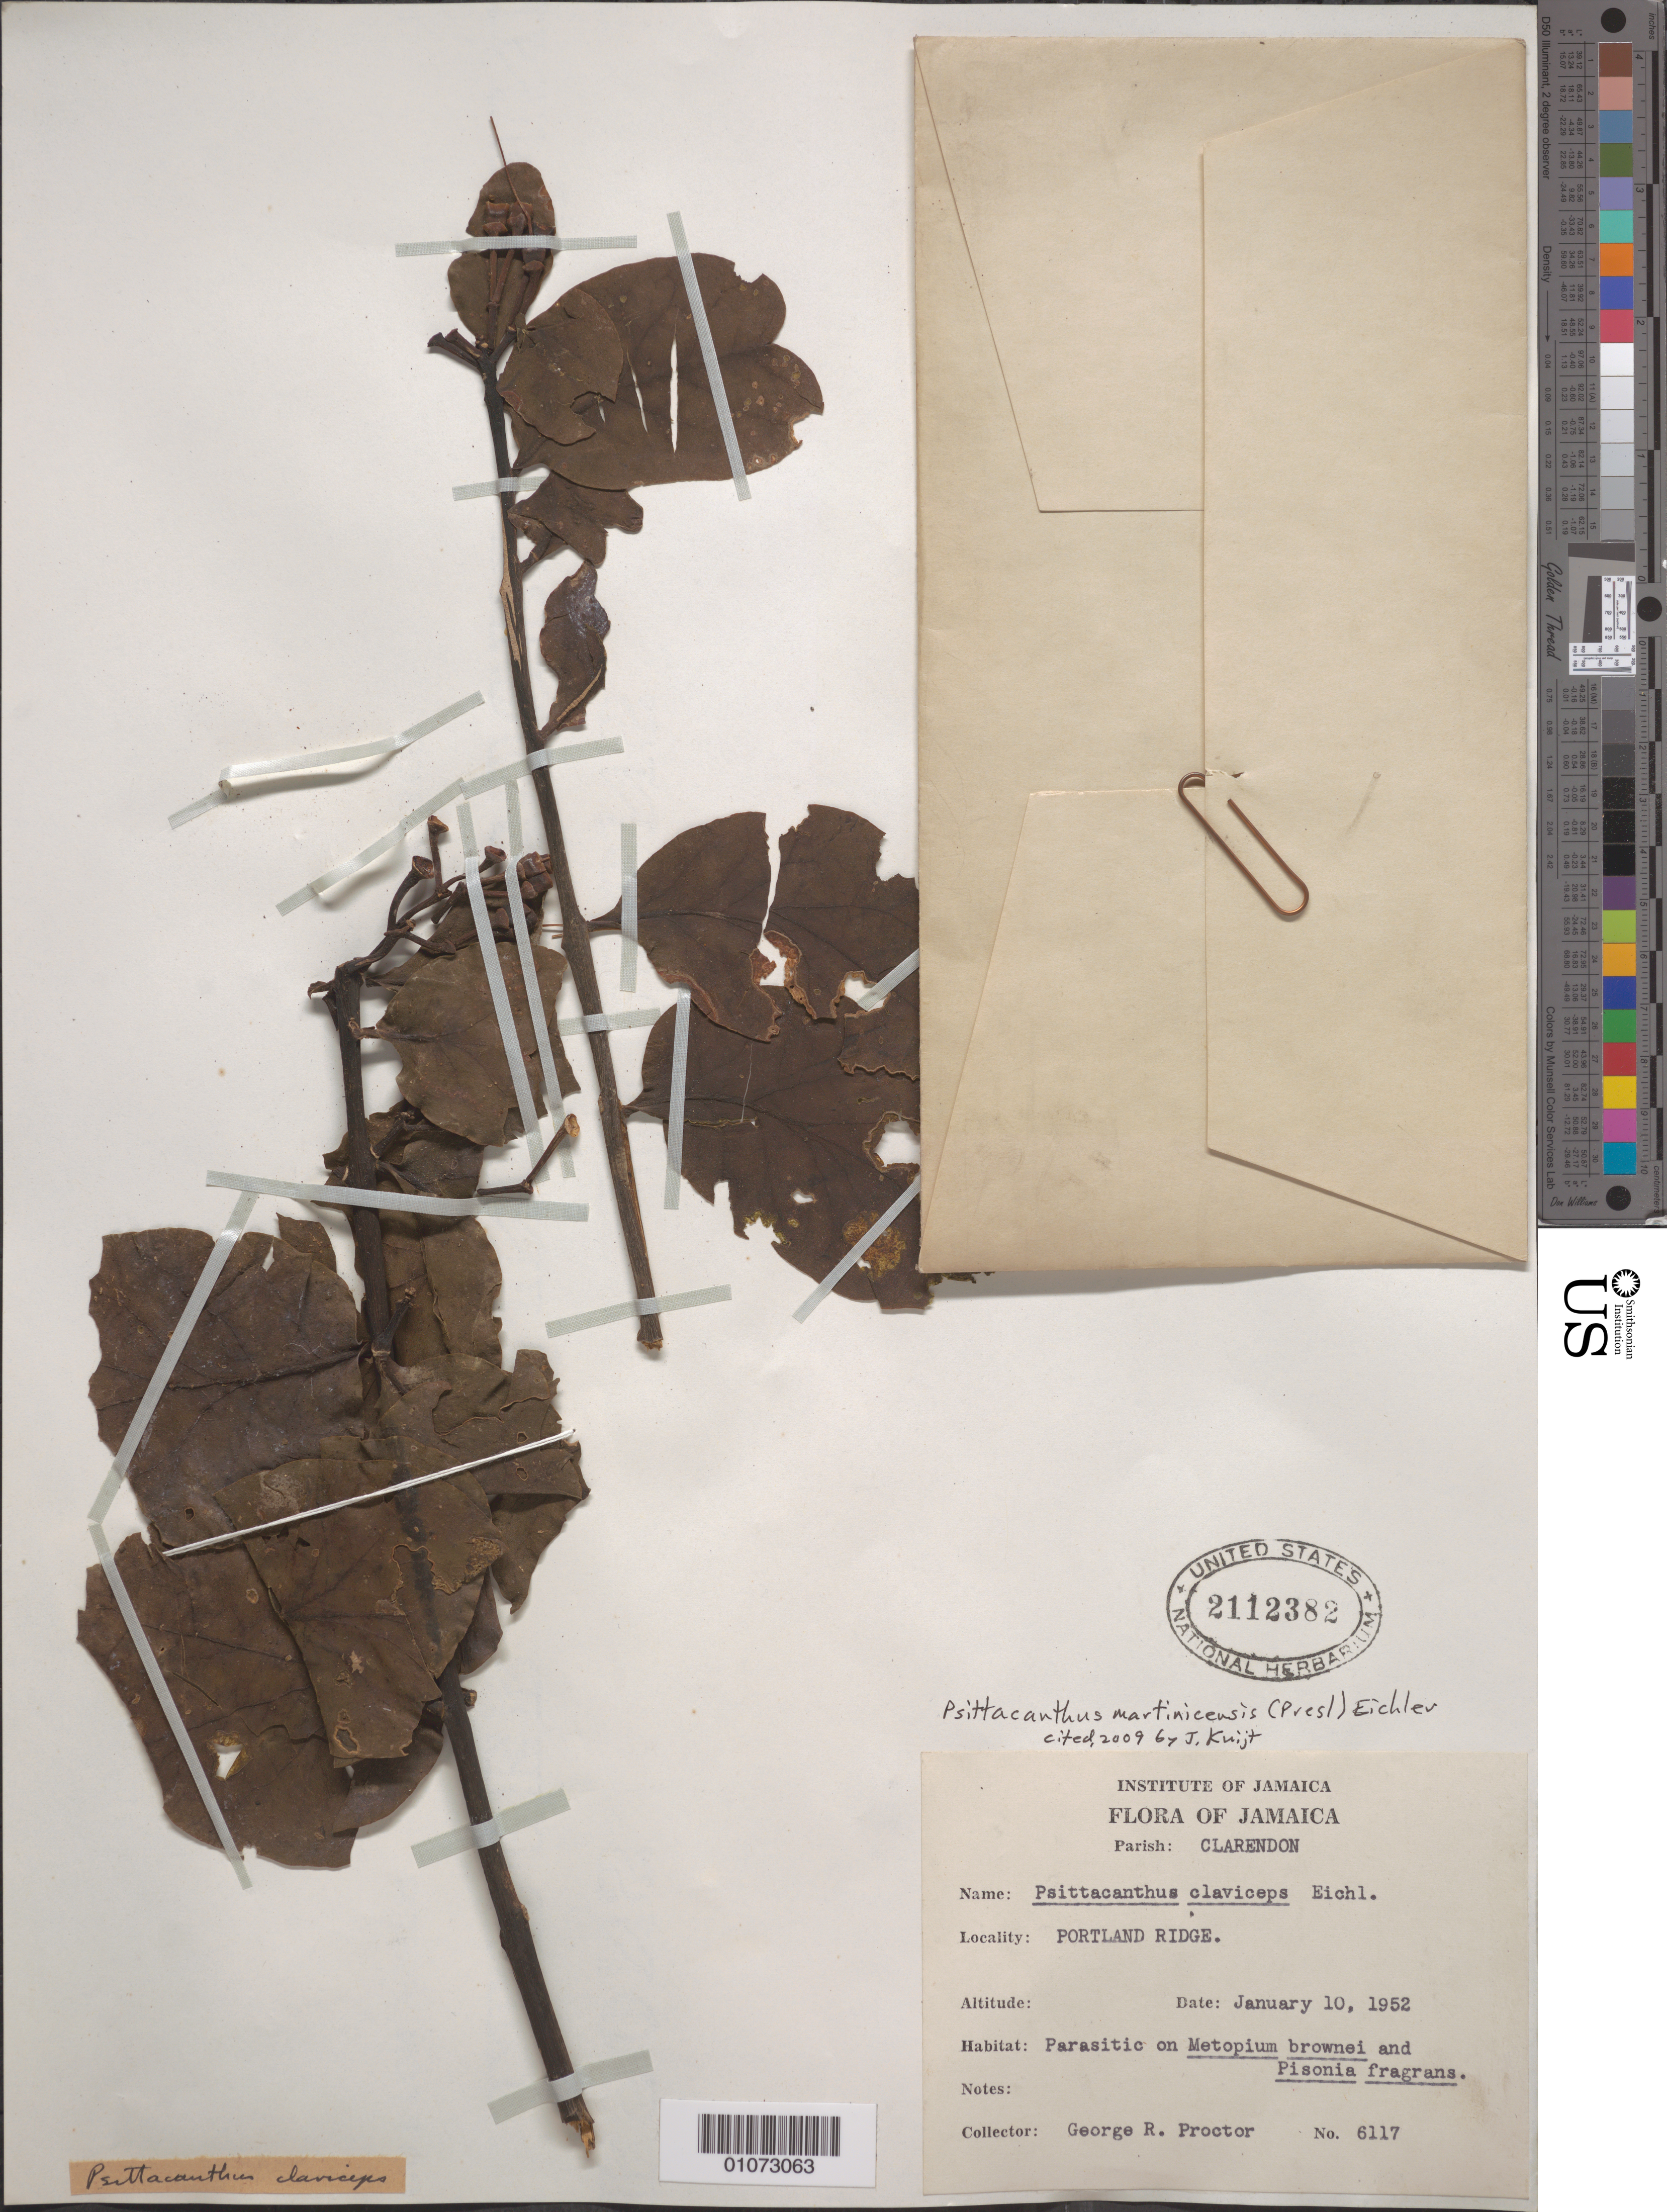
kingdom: Plantae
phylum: Tracheophyta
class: Magnoliopsida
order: Santalales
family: Loranthaceae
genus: Psittacanthus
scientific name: Psittacanthus martinicensis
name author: (C. Presl ex Schult. f.) Eichler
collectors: G. R. Proctor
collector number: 6117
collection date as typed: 10 Jan 1952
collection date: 1952-01-10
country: Jamaica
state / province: Clarendon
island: Jamaica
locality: Portland Ridge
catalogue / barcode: US 2112382